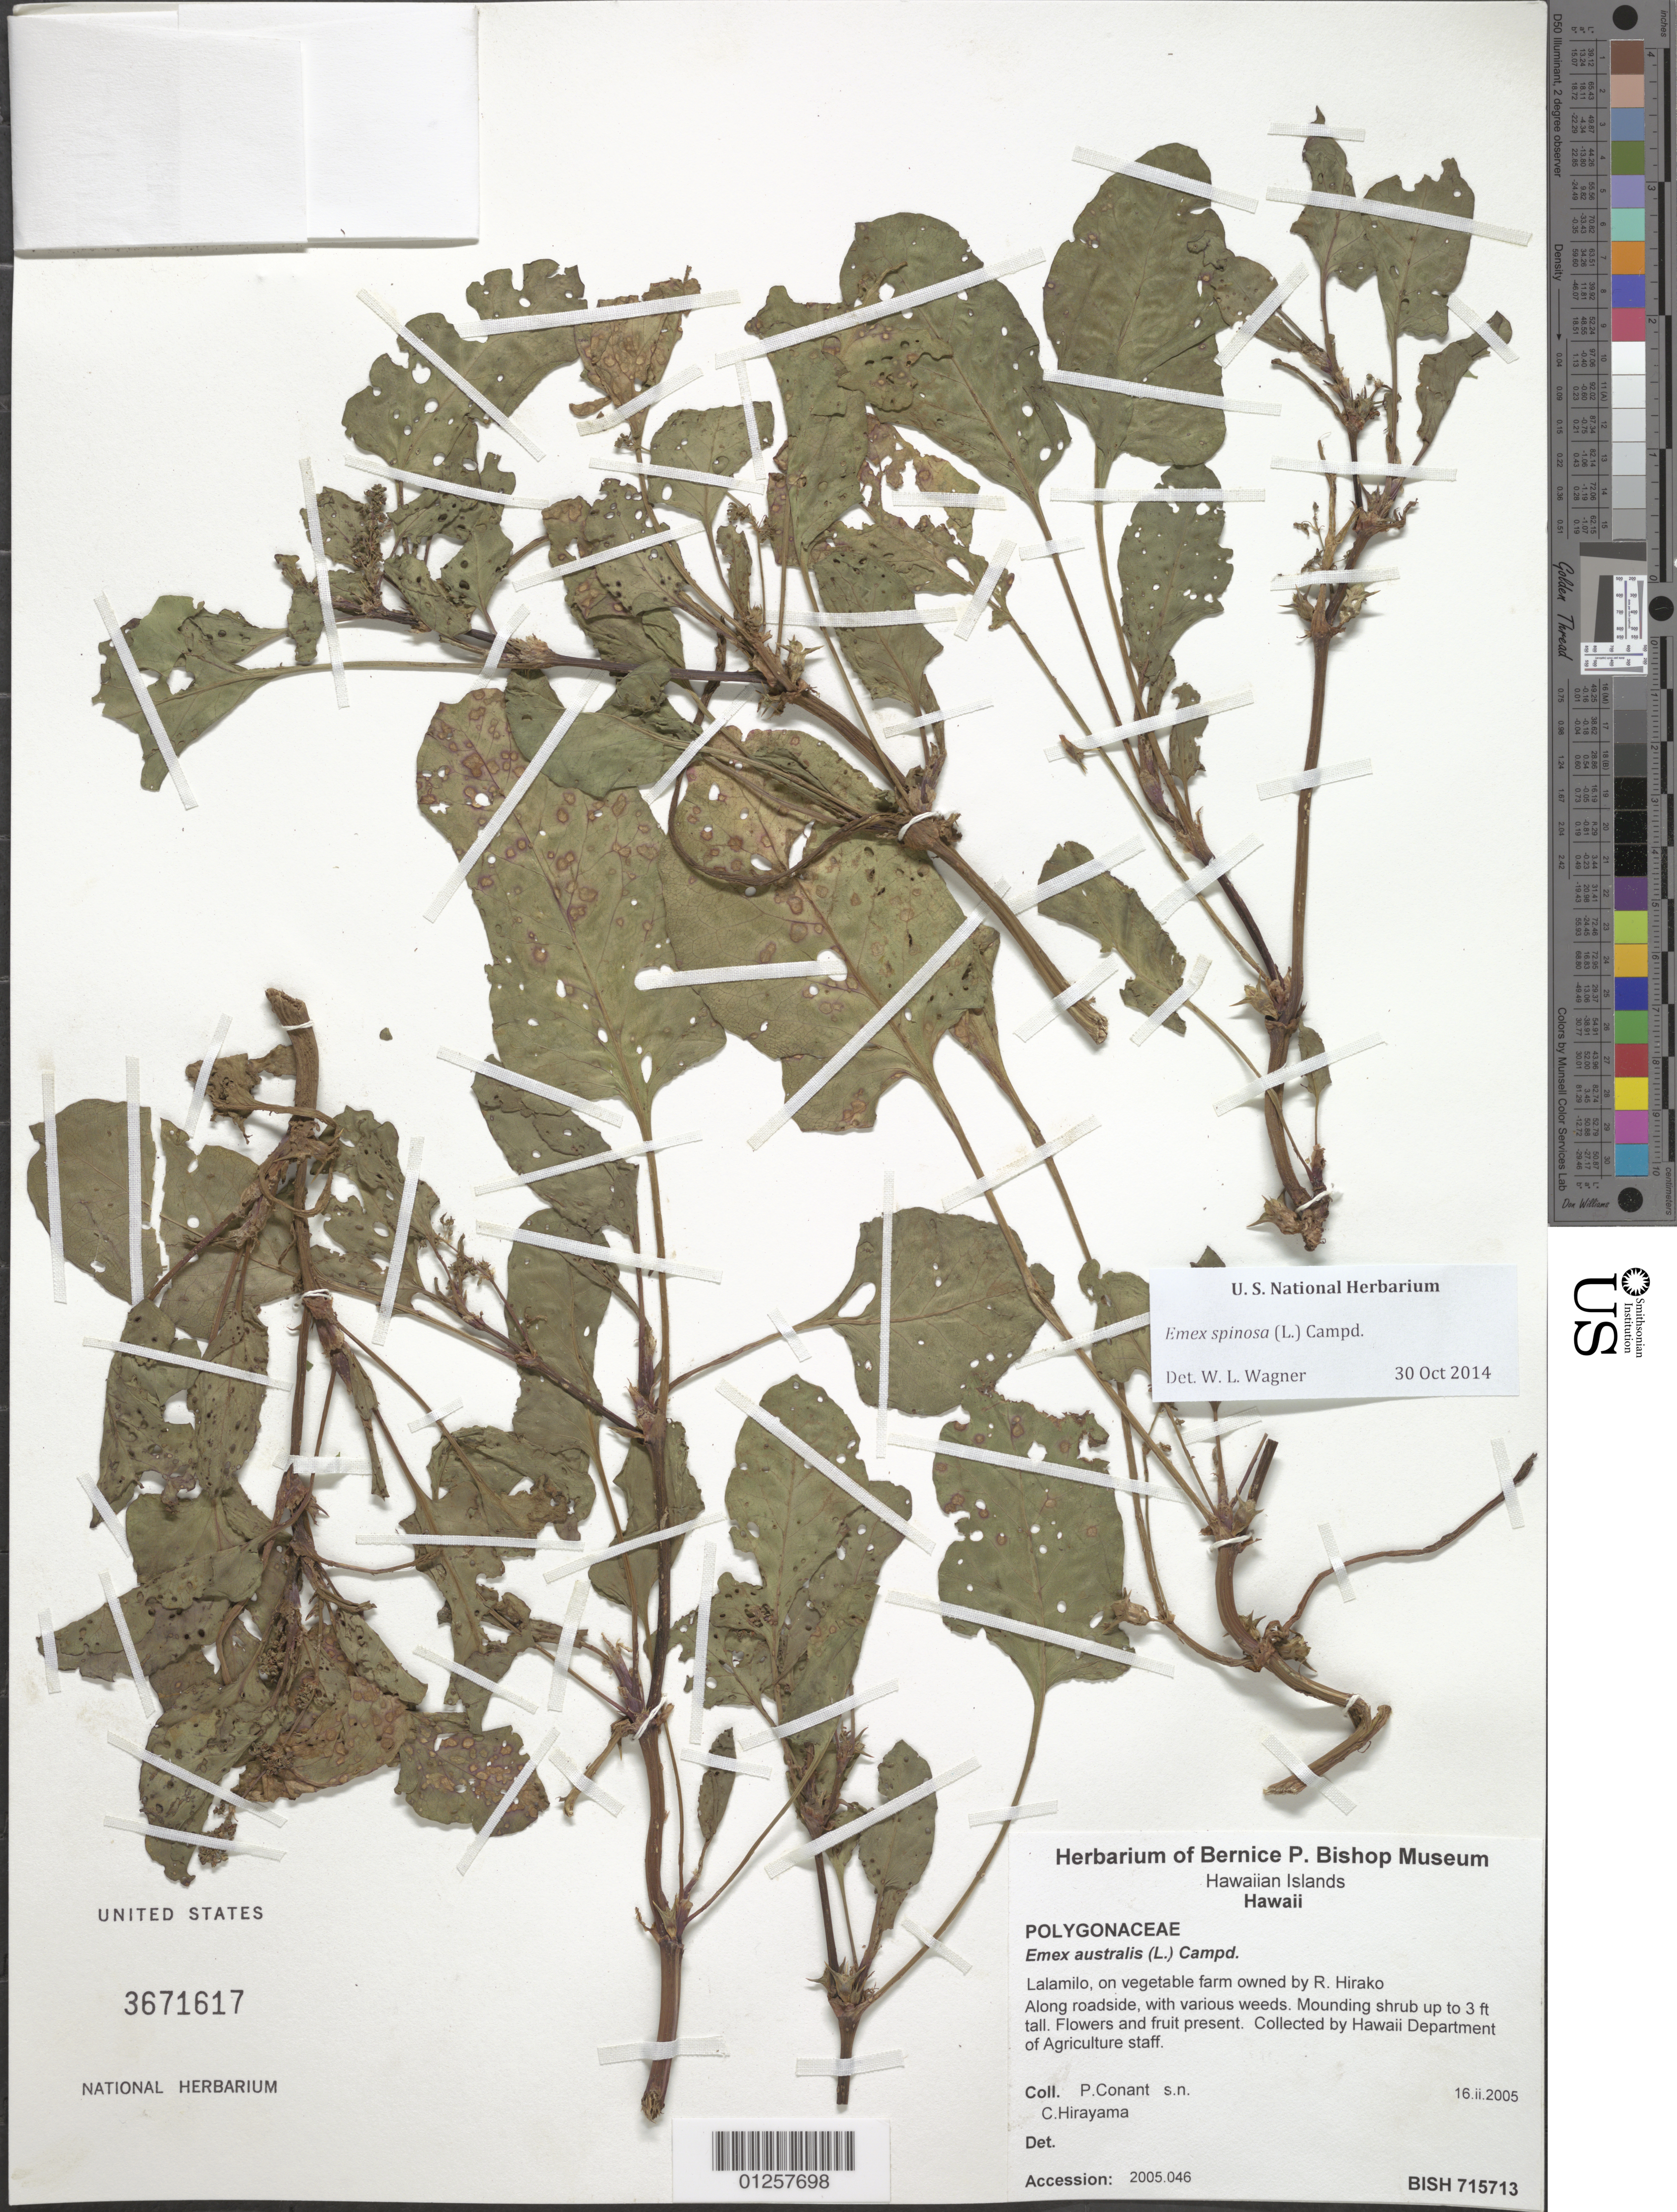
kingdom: Plantae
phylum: Tracheophyta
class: Magnoliopsida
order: Caryophyllales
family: Polygonaceae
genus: Rumex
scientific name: Rumex hypogaeus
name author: T.M. Schust. & Reveal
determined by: Wagner, W. L., (BOT), Smithsonian Institution - National Museum of Natural History (UNITED STATES)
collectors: P. Conant & C. Hirayama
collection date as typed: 16.ii. 2005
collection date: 2005-02-16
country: United States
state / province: Hawaii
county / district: Hawaii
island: Hawaii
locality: Lalamilo, on vegetable farm owned by R. Hirako.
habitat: Along roadside, with various weeds.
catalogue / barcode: US 3671617